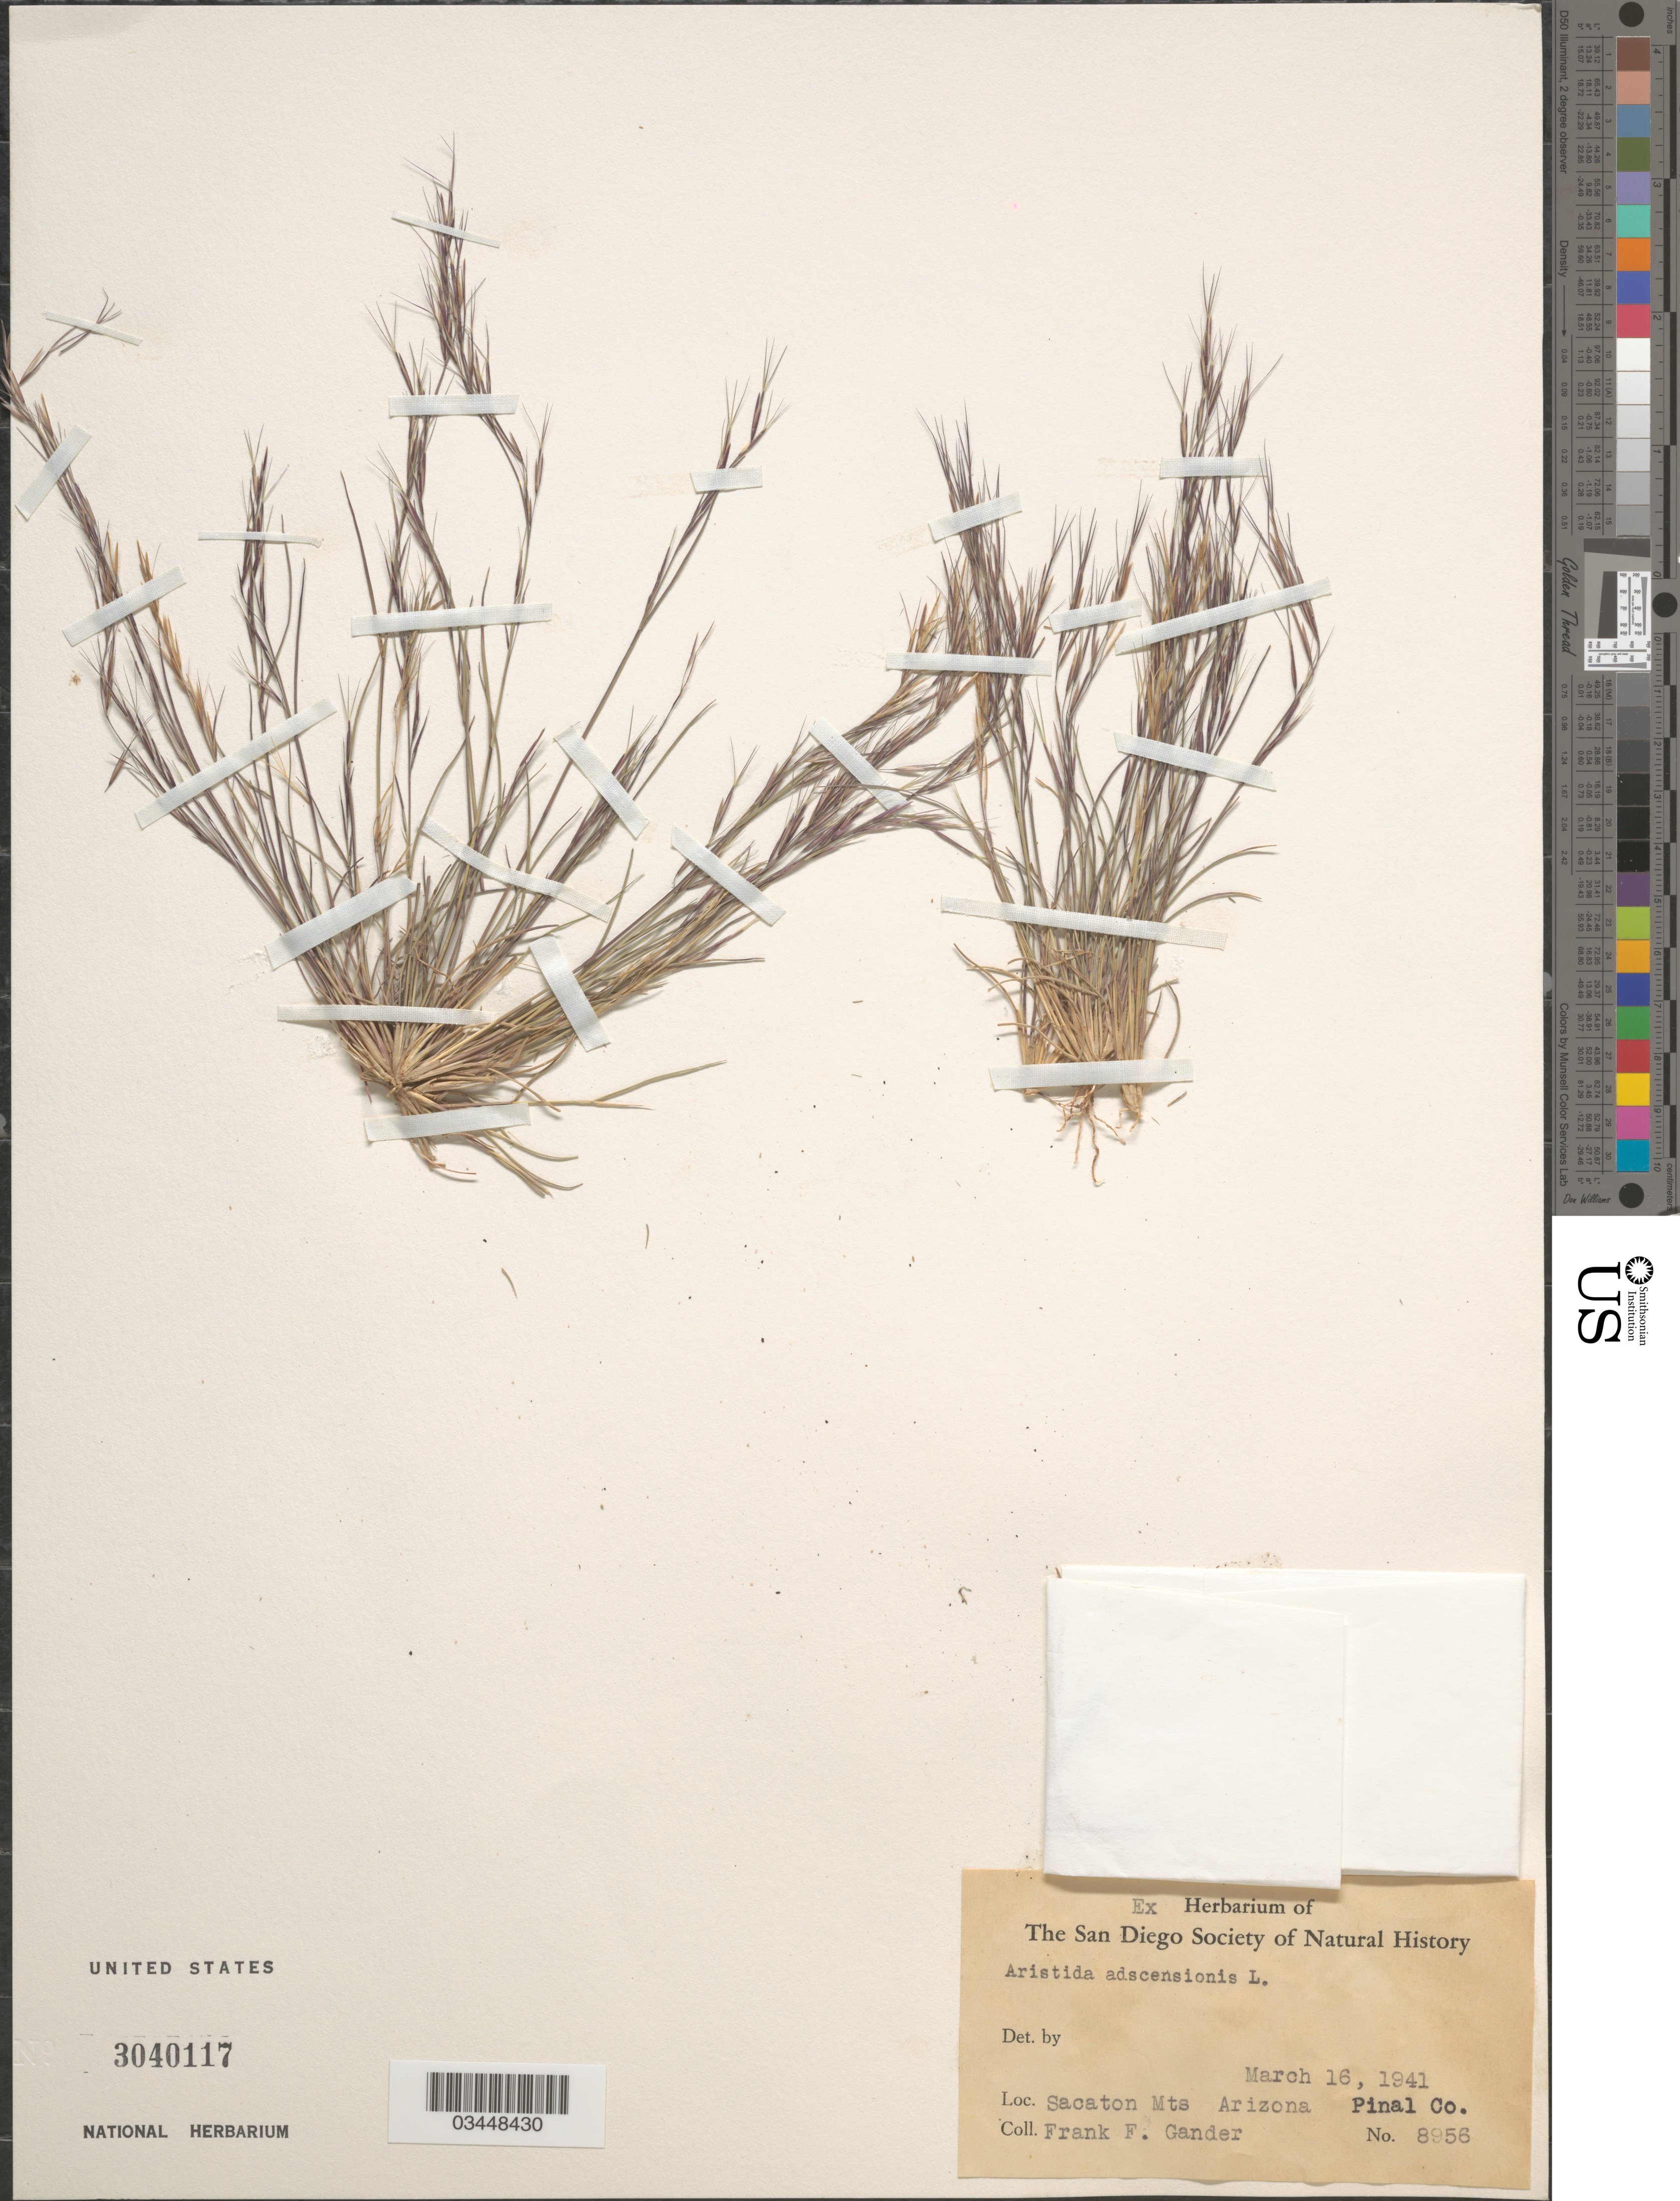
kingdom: Plantae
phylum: Tracheophyta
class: Liliopsida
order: Poales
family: Poaceae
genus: Aristida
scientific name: Aristida adscensionis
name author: L.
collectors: F. Gander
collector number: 8956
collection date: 1941-03-16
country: United States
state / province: Arizona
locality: Sacaton Mts. Pinal Co.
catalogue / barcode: US 3040117